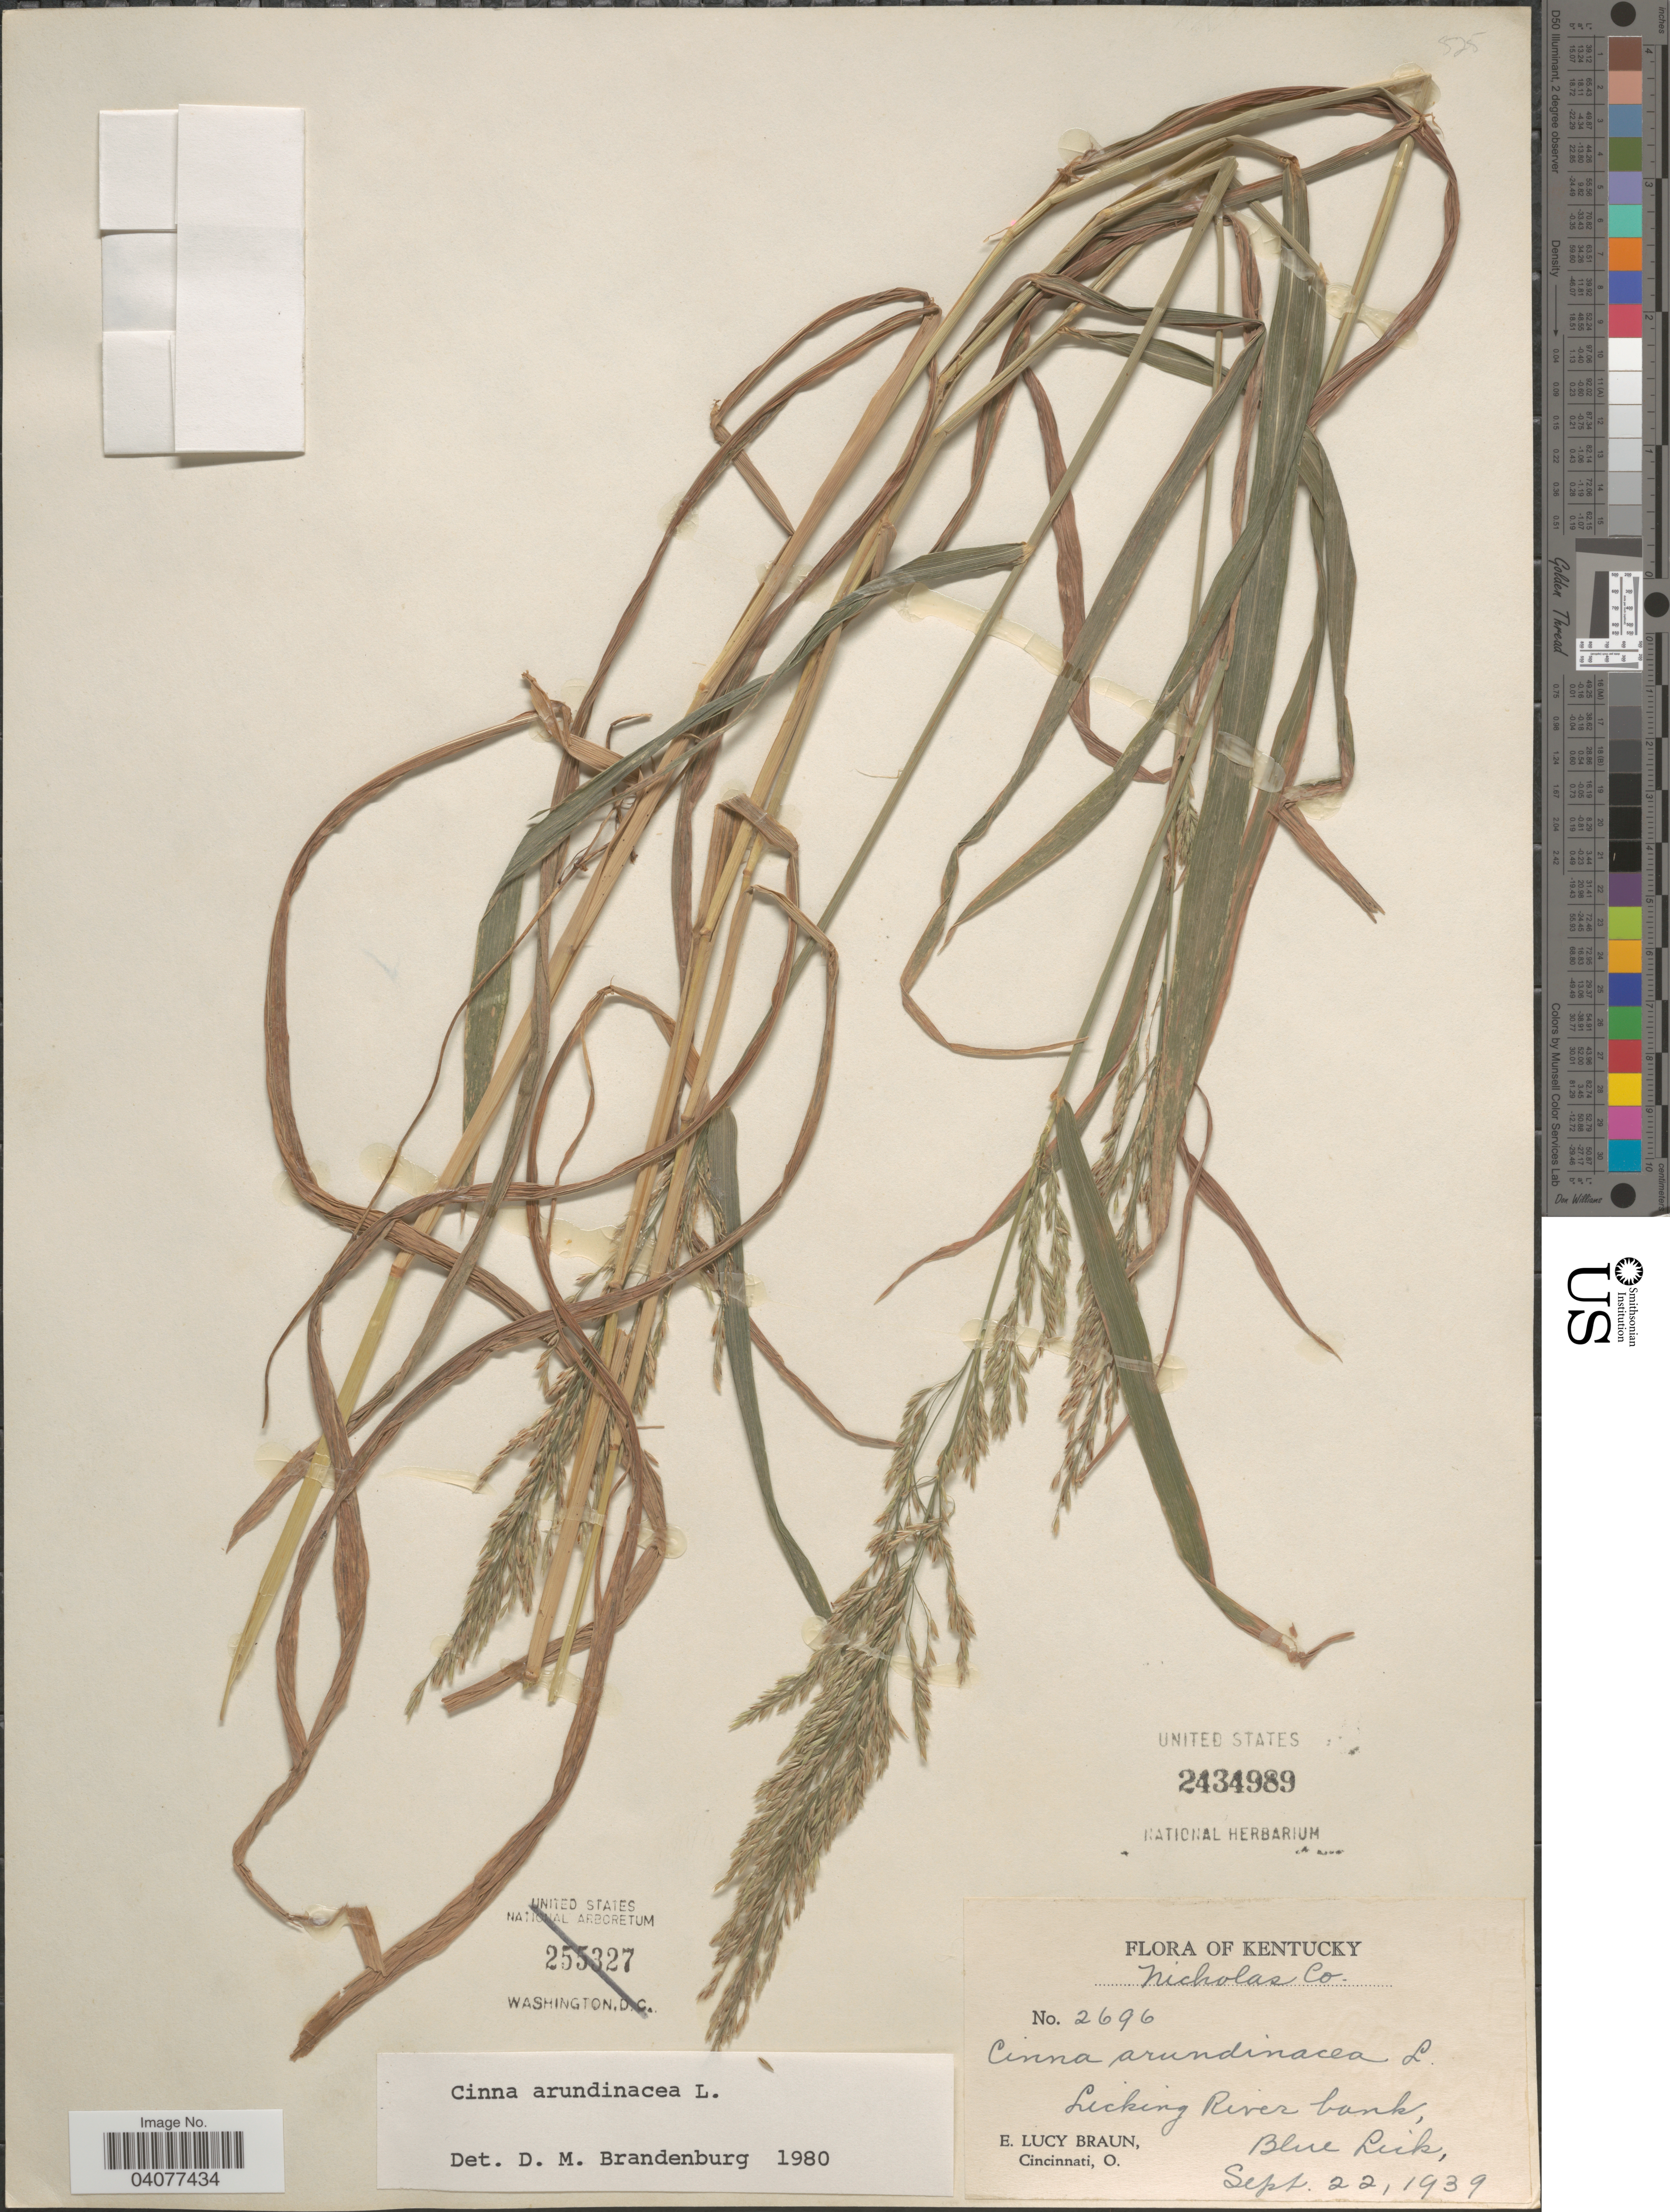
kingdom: Plantae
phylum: Tracheophyta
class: Liliopsida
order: Poales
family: Poaceae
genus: Cinna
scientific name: Cinna arundinacea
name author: L.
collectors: E. L. Braun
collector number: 2696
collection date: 1939-09-22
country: United States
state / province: Kentucky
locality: Nicholas Co. Licking River bank, Blue Lick.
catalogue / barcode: US 2434989